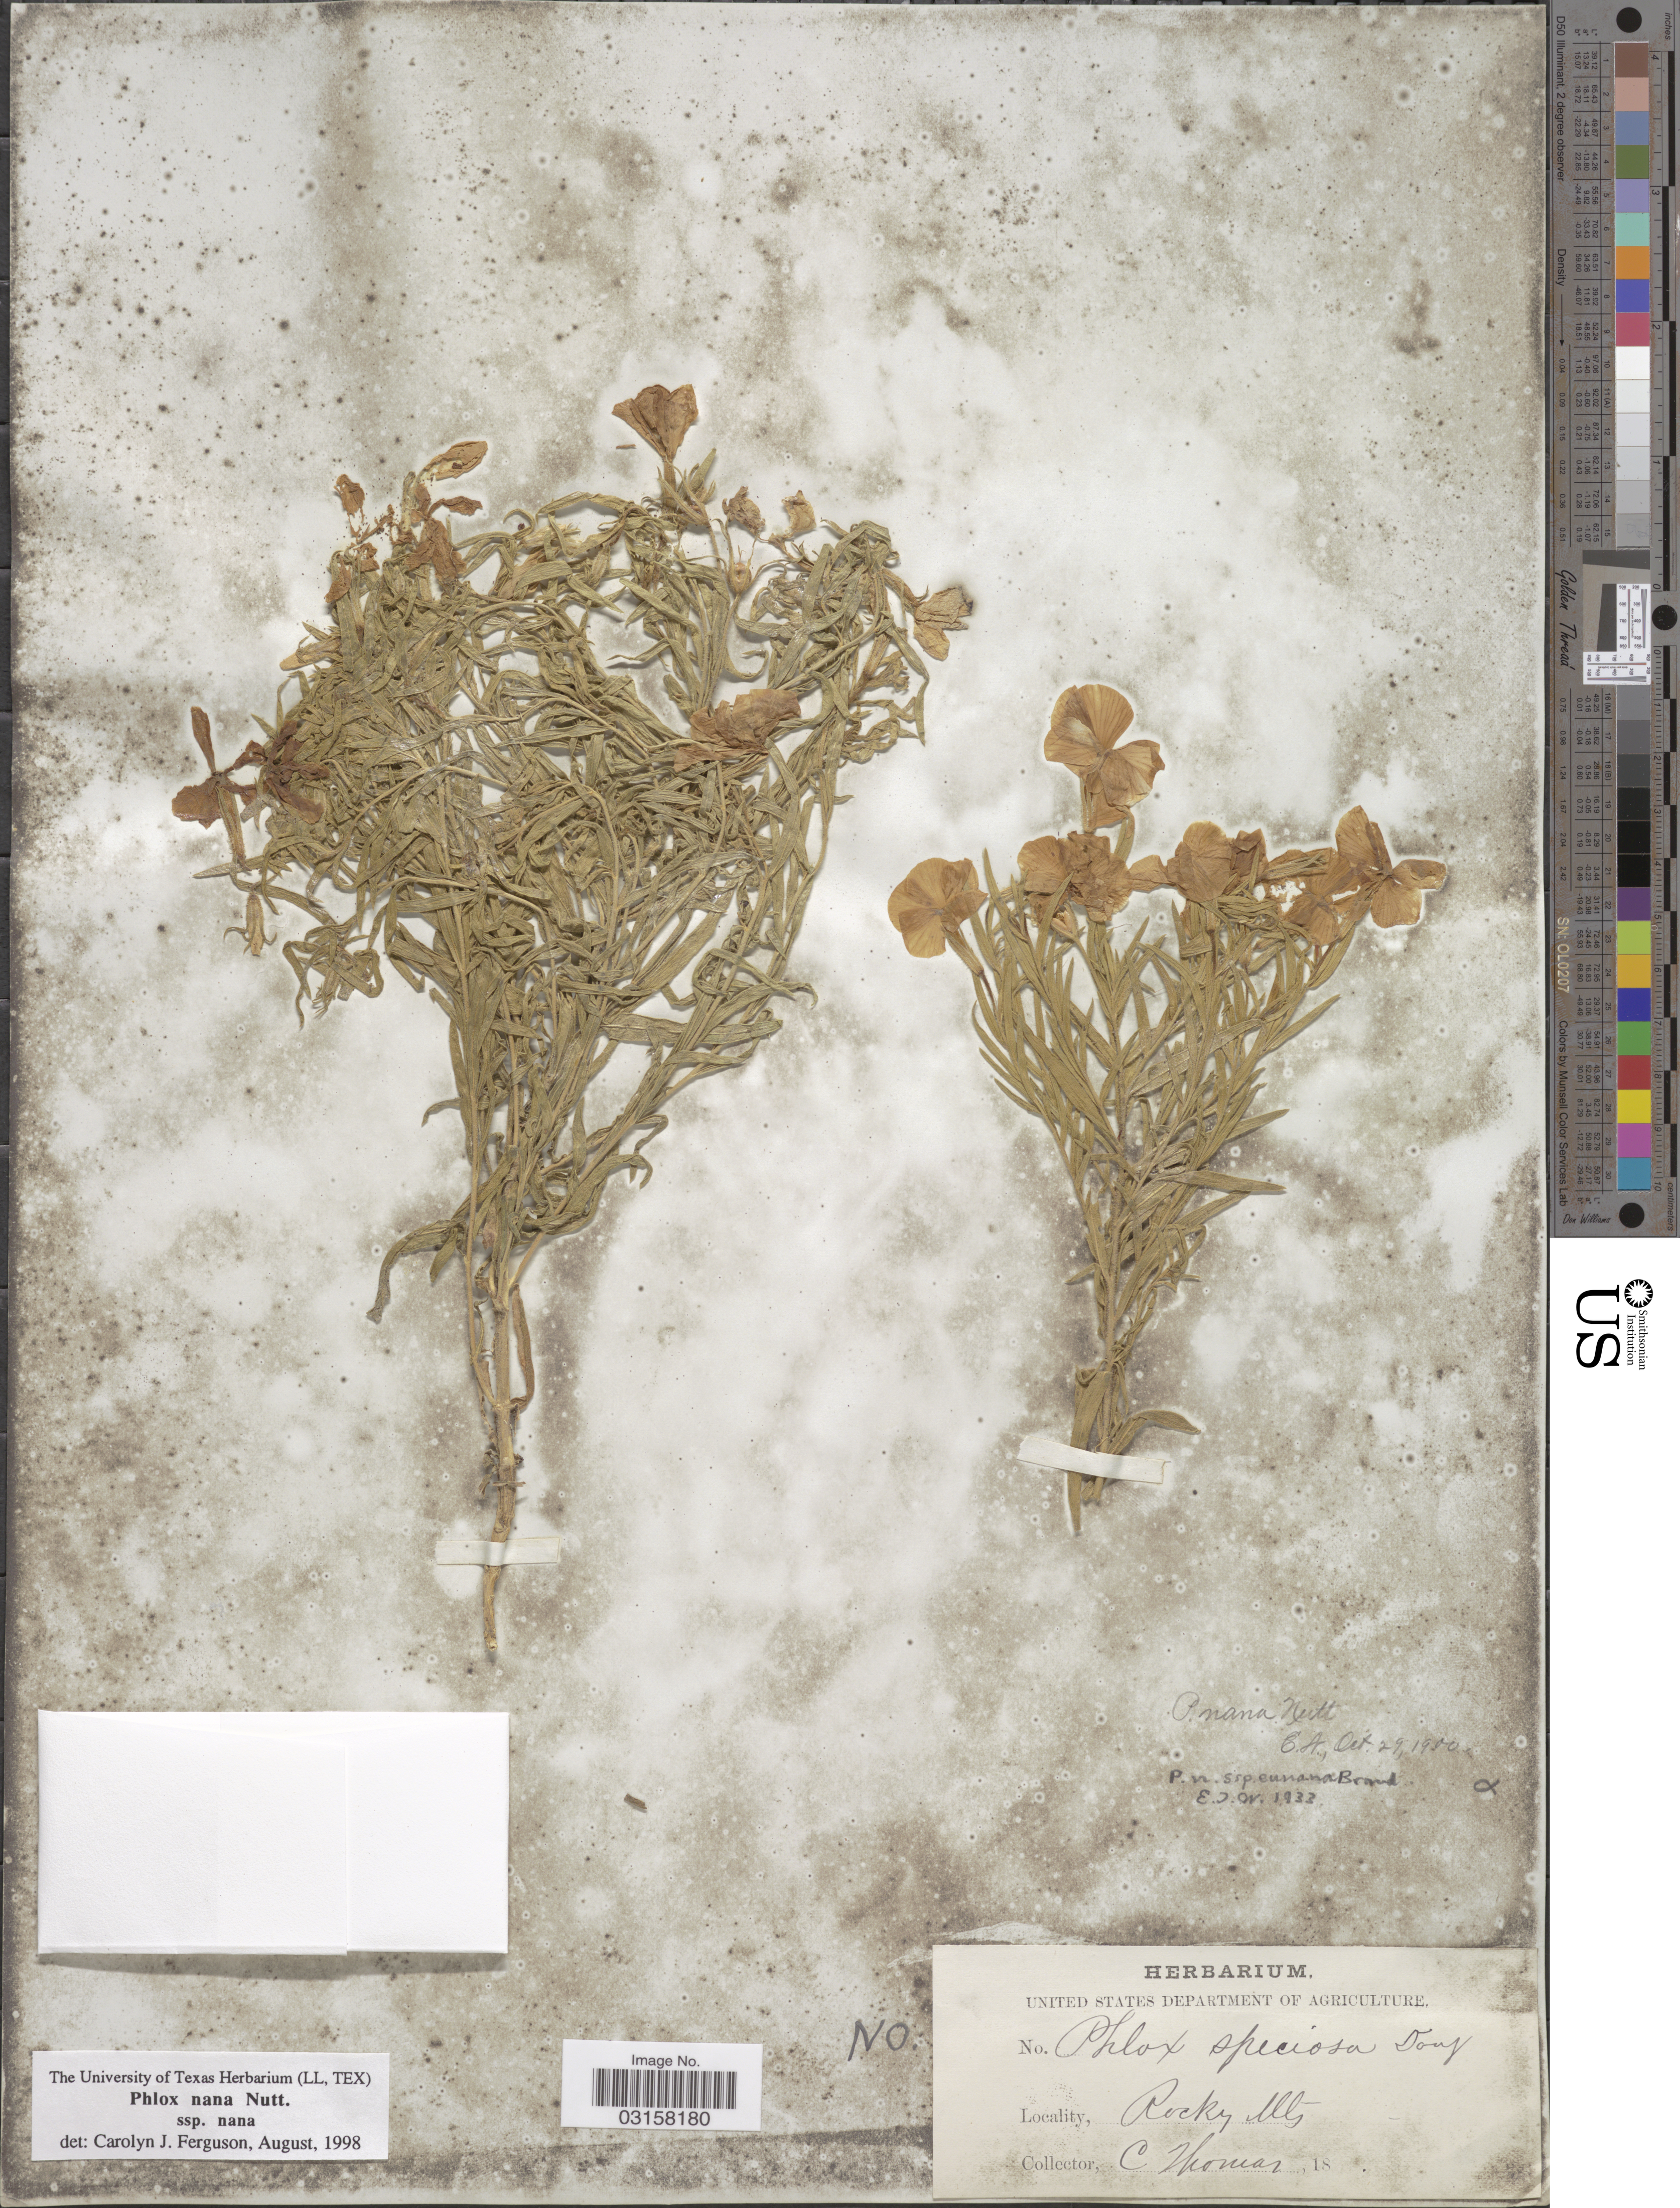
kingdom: Plantae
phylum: Tracheophyta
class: Magnoliopsida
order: Ericales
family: Polemoniaceae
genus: Phlox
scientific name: Phlox nana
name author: Nutt.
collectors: C. Thomas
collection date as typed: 18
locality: Rocky Mts.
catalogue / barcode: US 103182